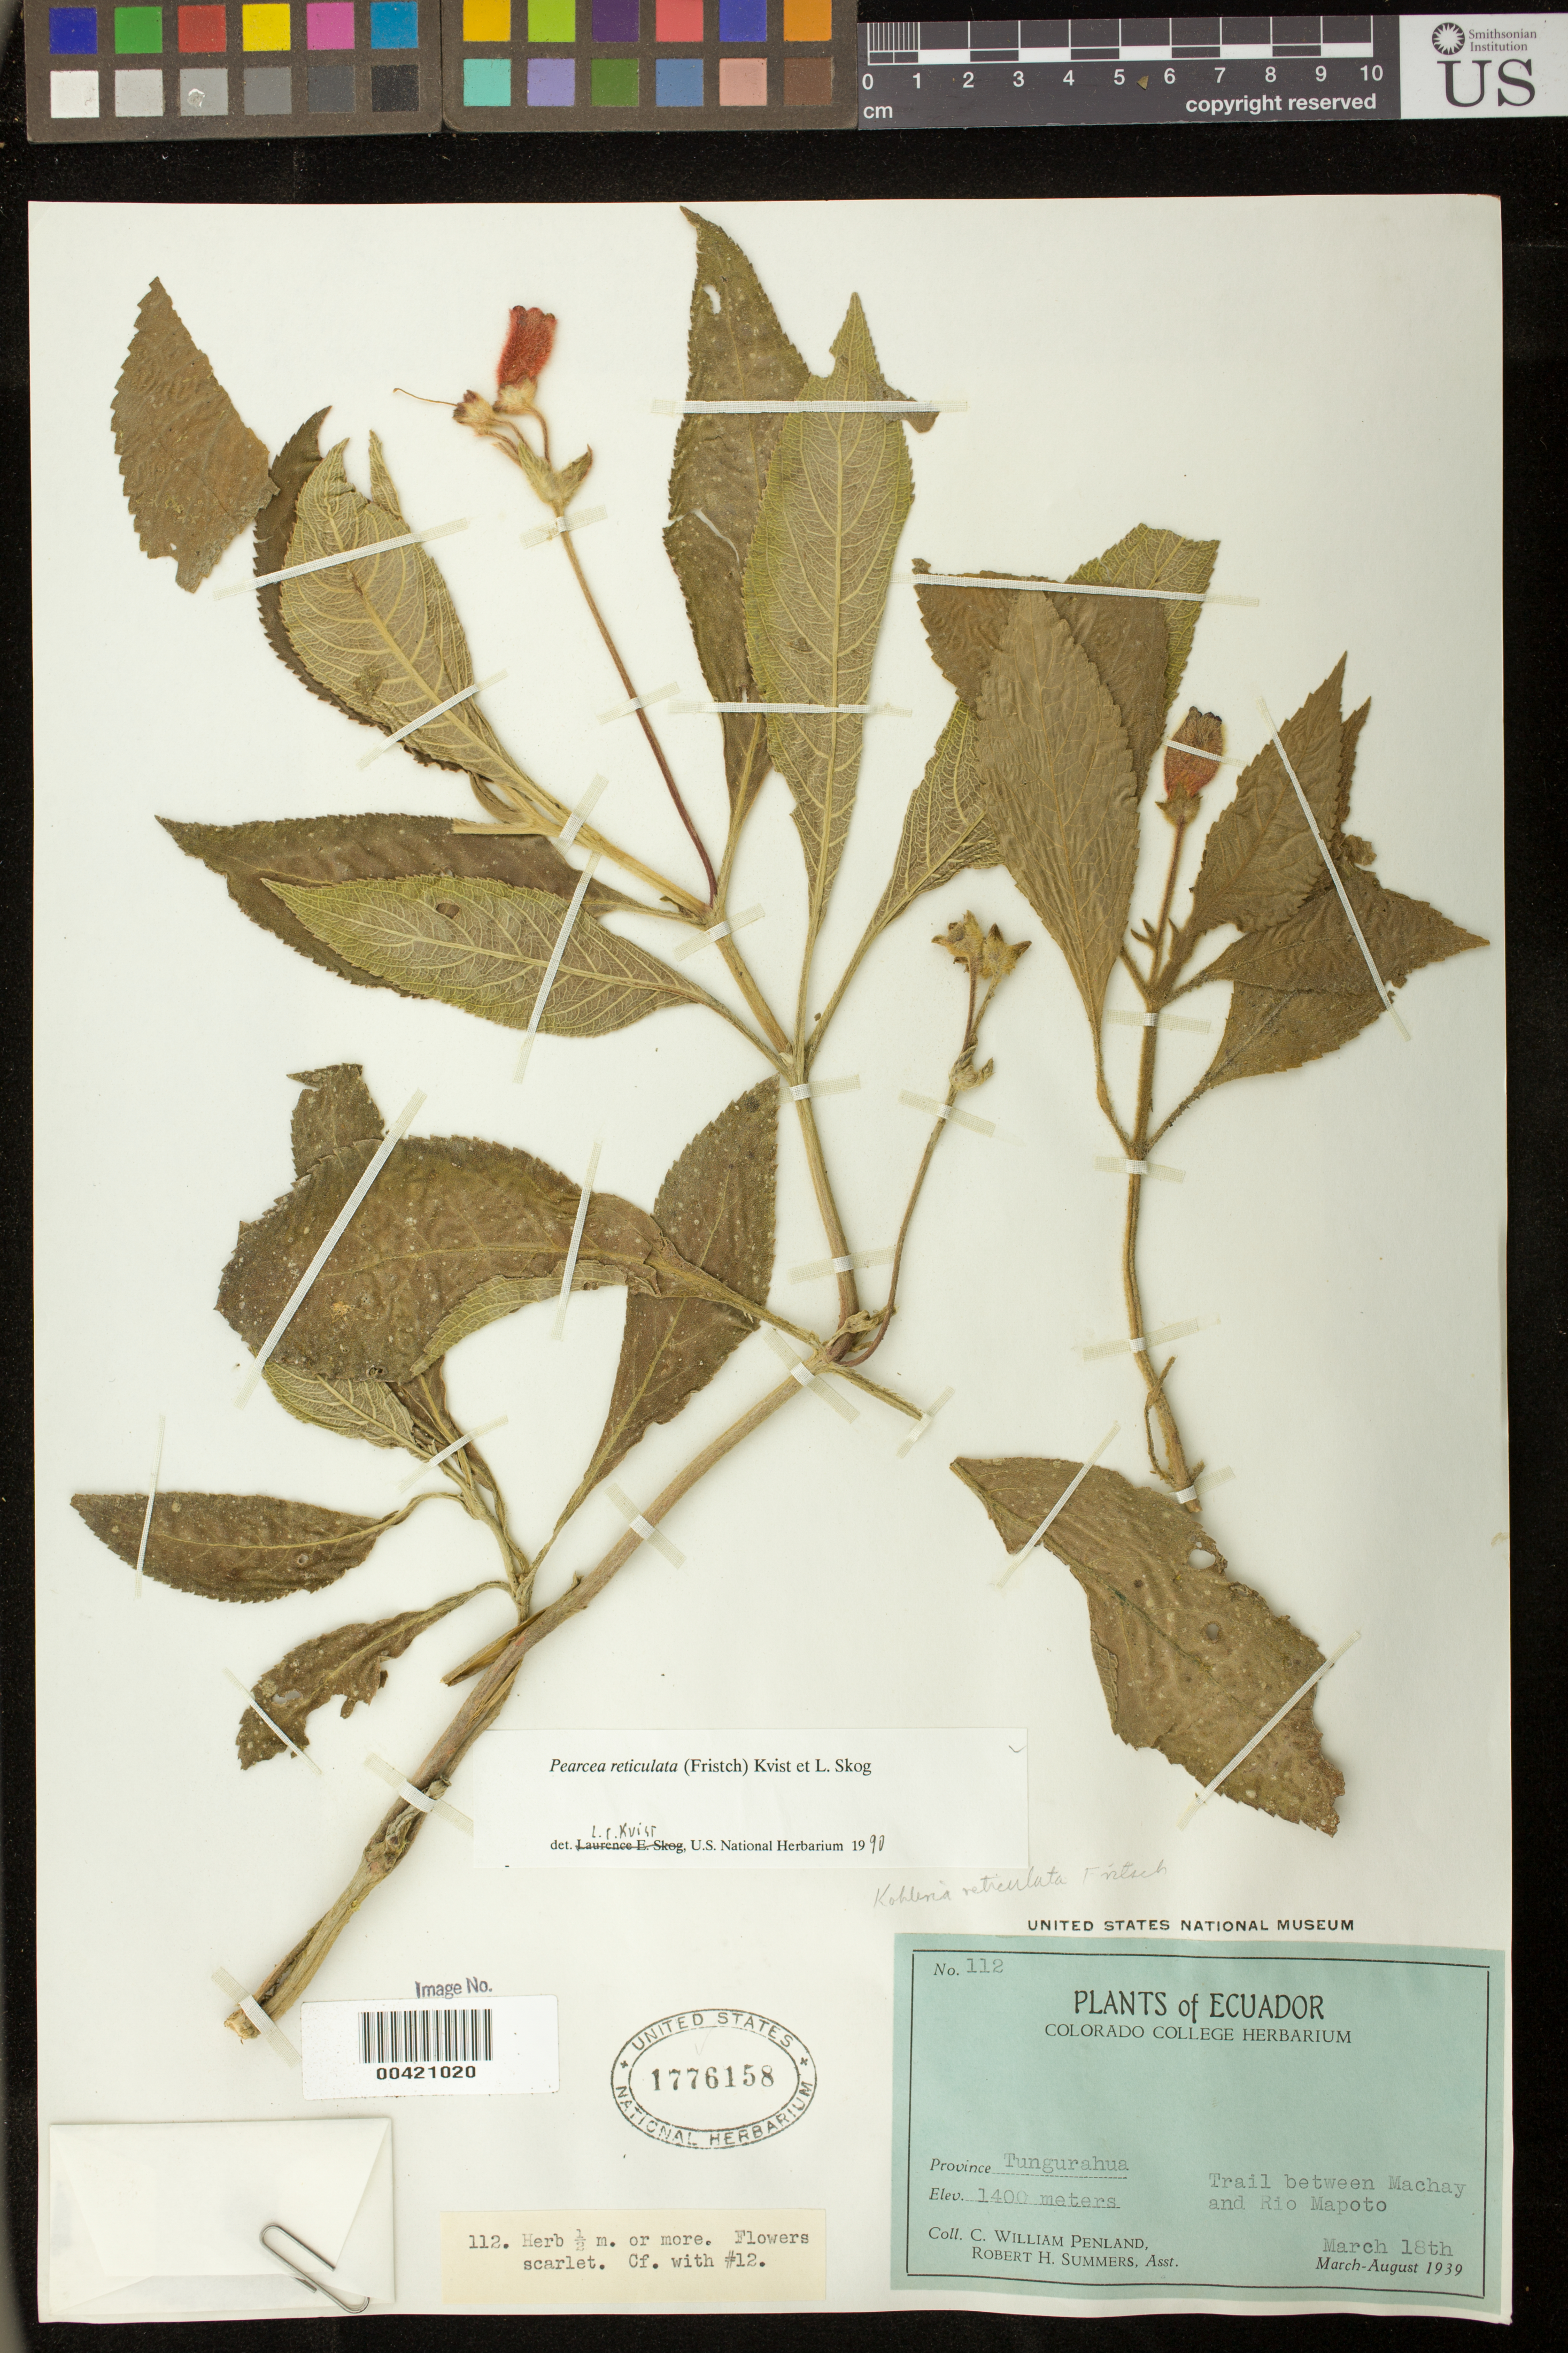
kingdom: Plantae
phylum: Tracheophyta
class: Magnoliopsida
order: Lamiales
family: Gesneriaceae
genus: Pearcea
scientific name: Pearcea reticulata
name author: (Fritsch) L.P. Kvist & L.E. Skog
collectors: C. W. Penland & R. Summers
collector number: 112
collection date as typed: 18 Mar 1939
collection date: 1939-03-18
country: Ecuador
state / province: Tungurahua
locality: Trail between Machay and Rio Mapoto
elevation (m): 1400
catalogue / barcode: US 1776158